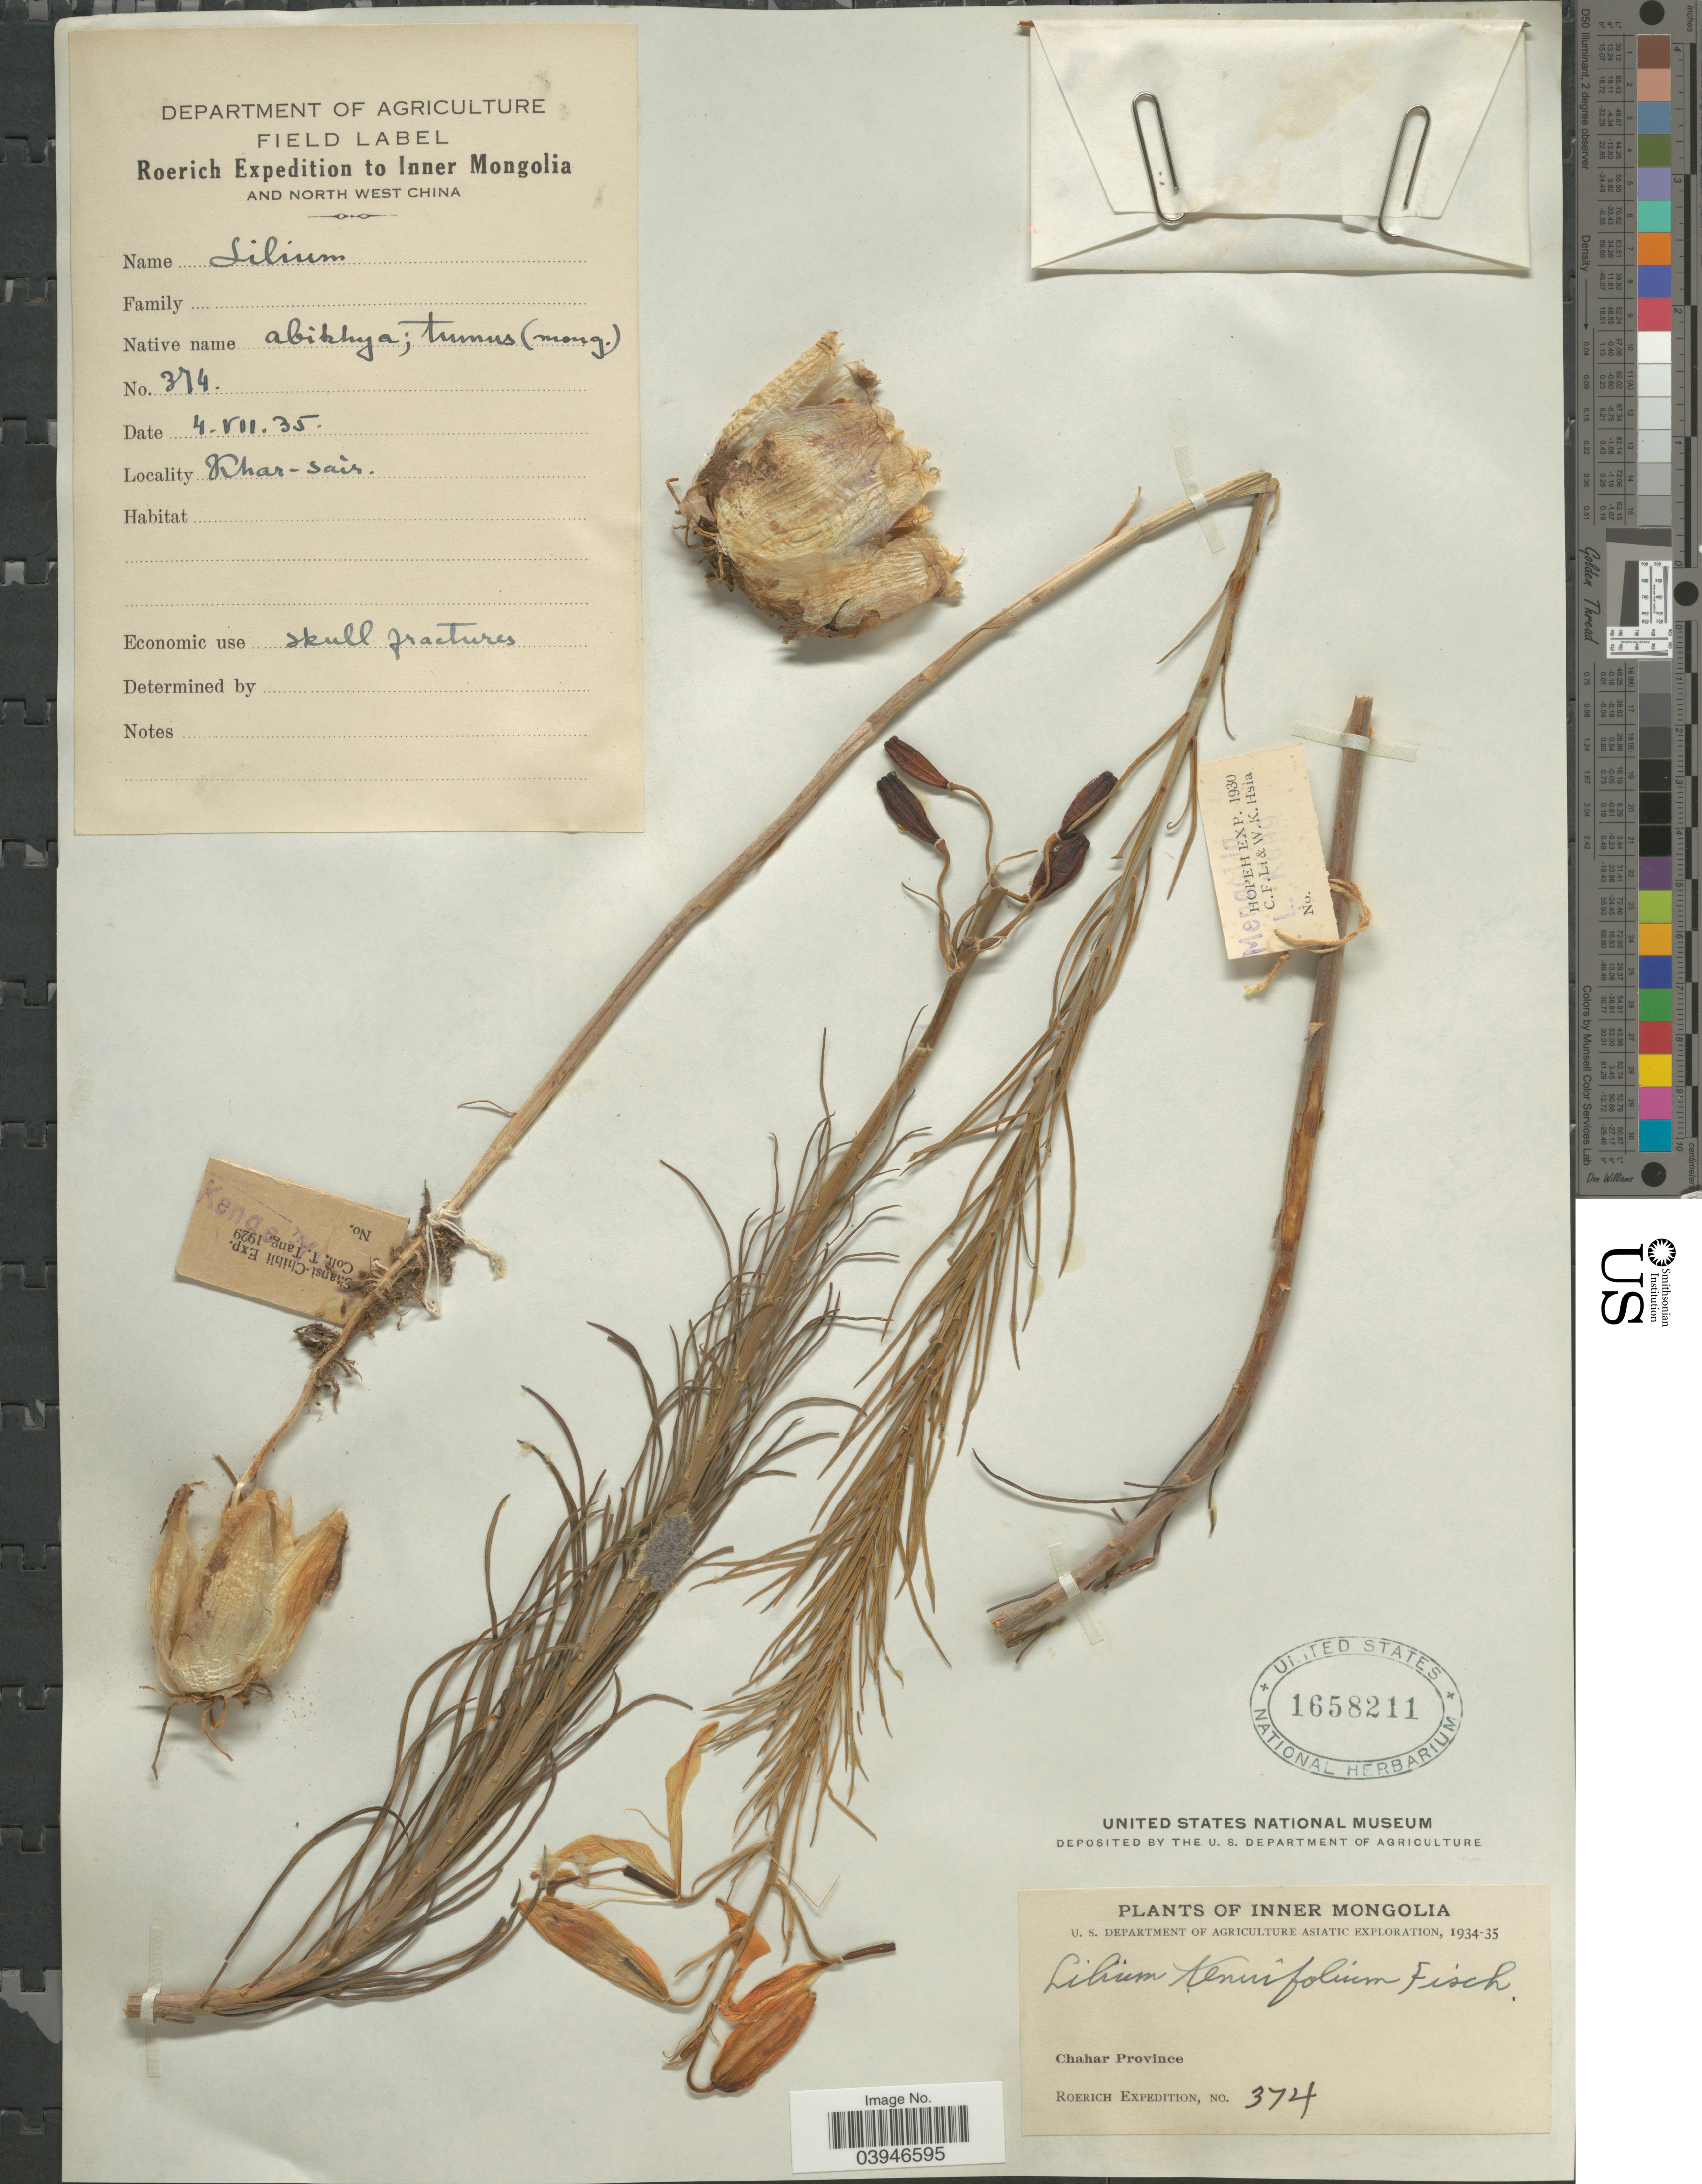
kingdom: Plantae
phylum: Tracheophyta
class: Liliopsida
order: Liliales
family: Liliaceae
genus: Lilium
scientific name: Lilium tenuifolium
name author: Fisch. ex Hook. f.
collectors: Roerich Expedition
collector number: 374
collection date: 1935-07-04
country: China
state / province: Nei Monggol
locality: Inner Mongolia. Chahar Province. Khar-sair.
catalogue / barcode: US 1658211